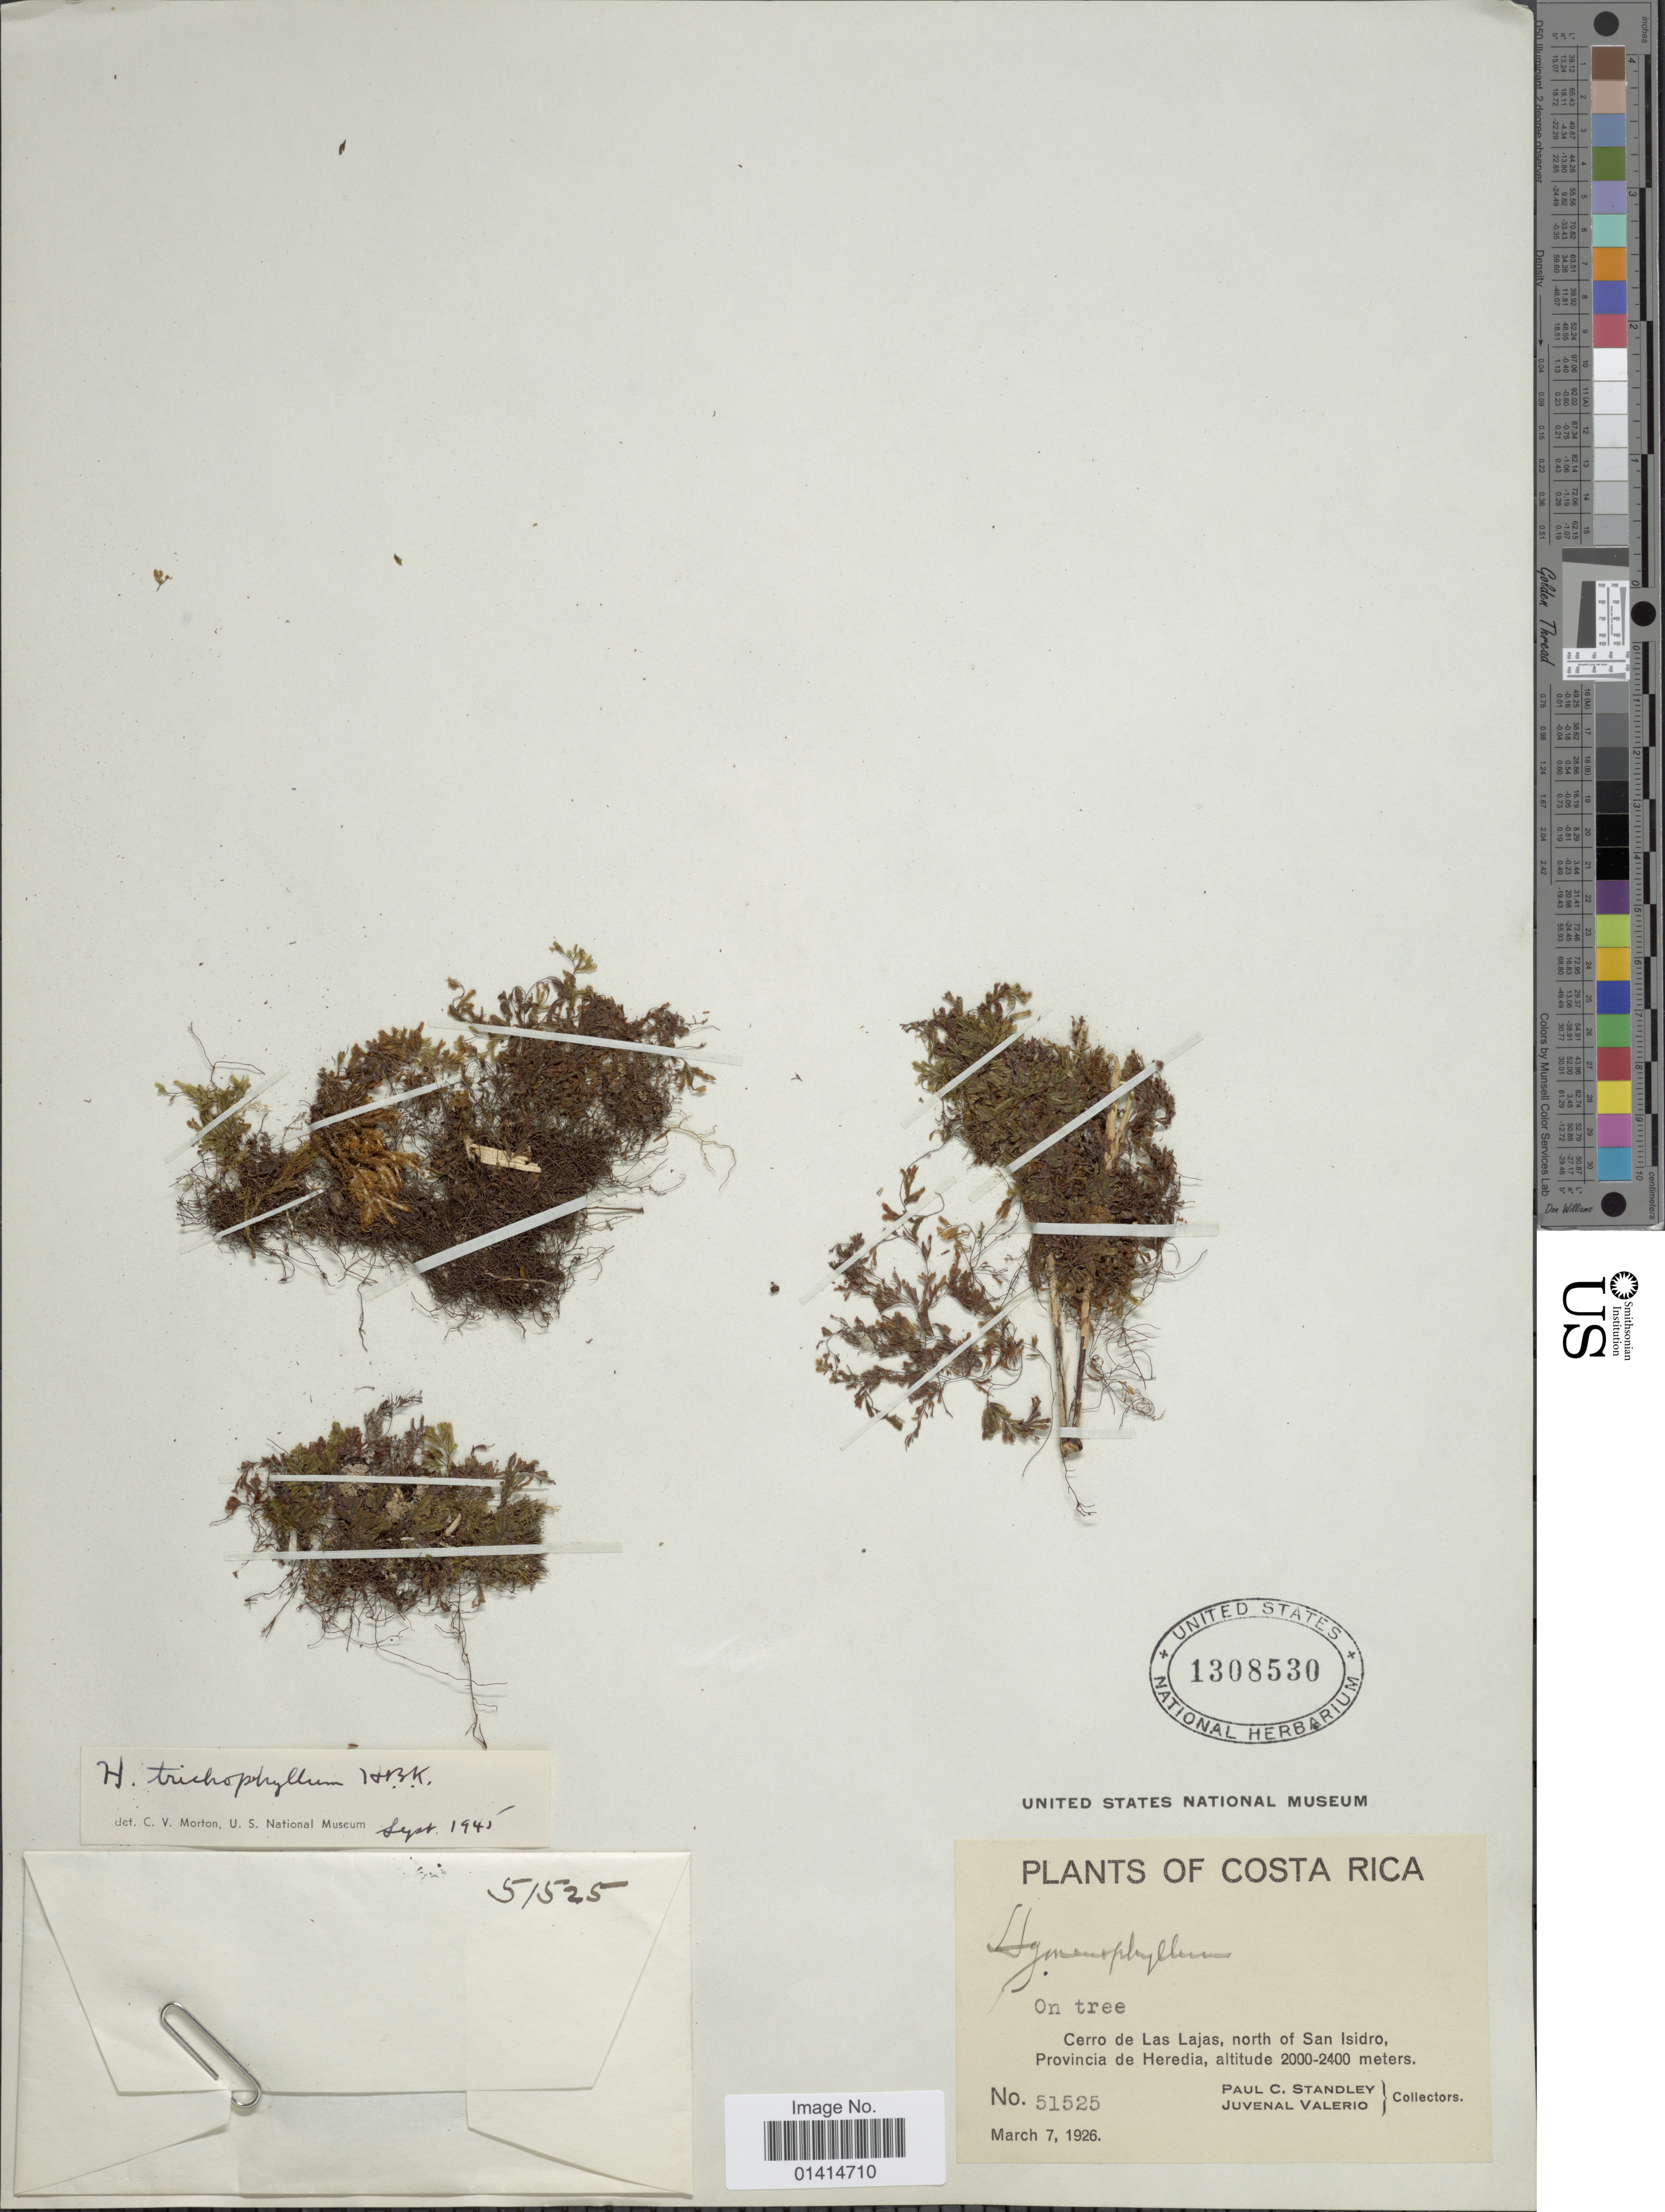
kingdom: Plantae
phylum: Tracheophyta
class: Polypodiopsida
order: Hymenophyllales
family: Hymenophyllaceae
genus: Hymenophyllum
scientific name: Hymenophyllum trichophyllum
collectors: P. C. Standley & J. Valeio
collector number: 51525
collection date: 1926-03-07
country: Costa Rica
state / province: Heredia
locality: Cerro de Las Lajas, north of San Isidro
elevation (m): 2000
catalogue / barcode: US 1308530